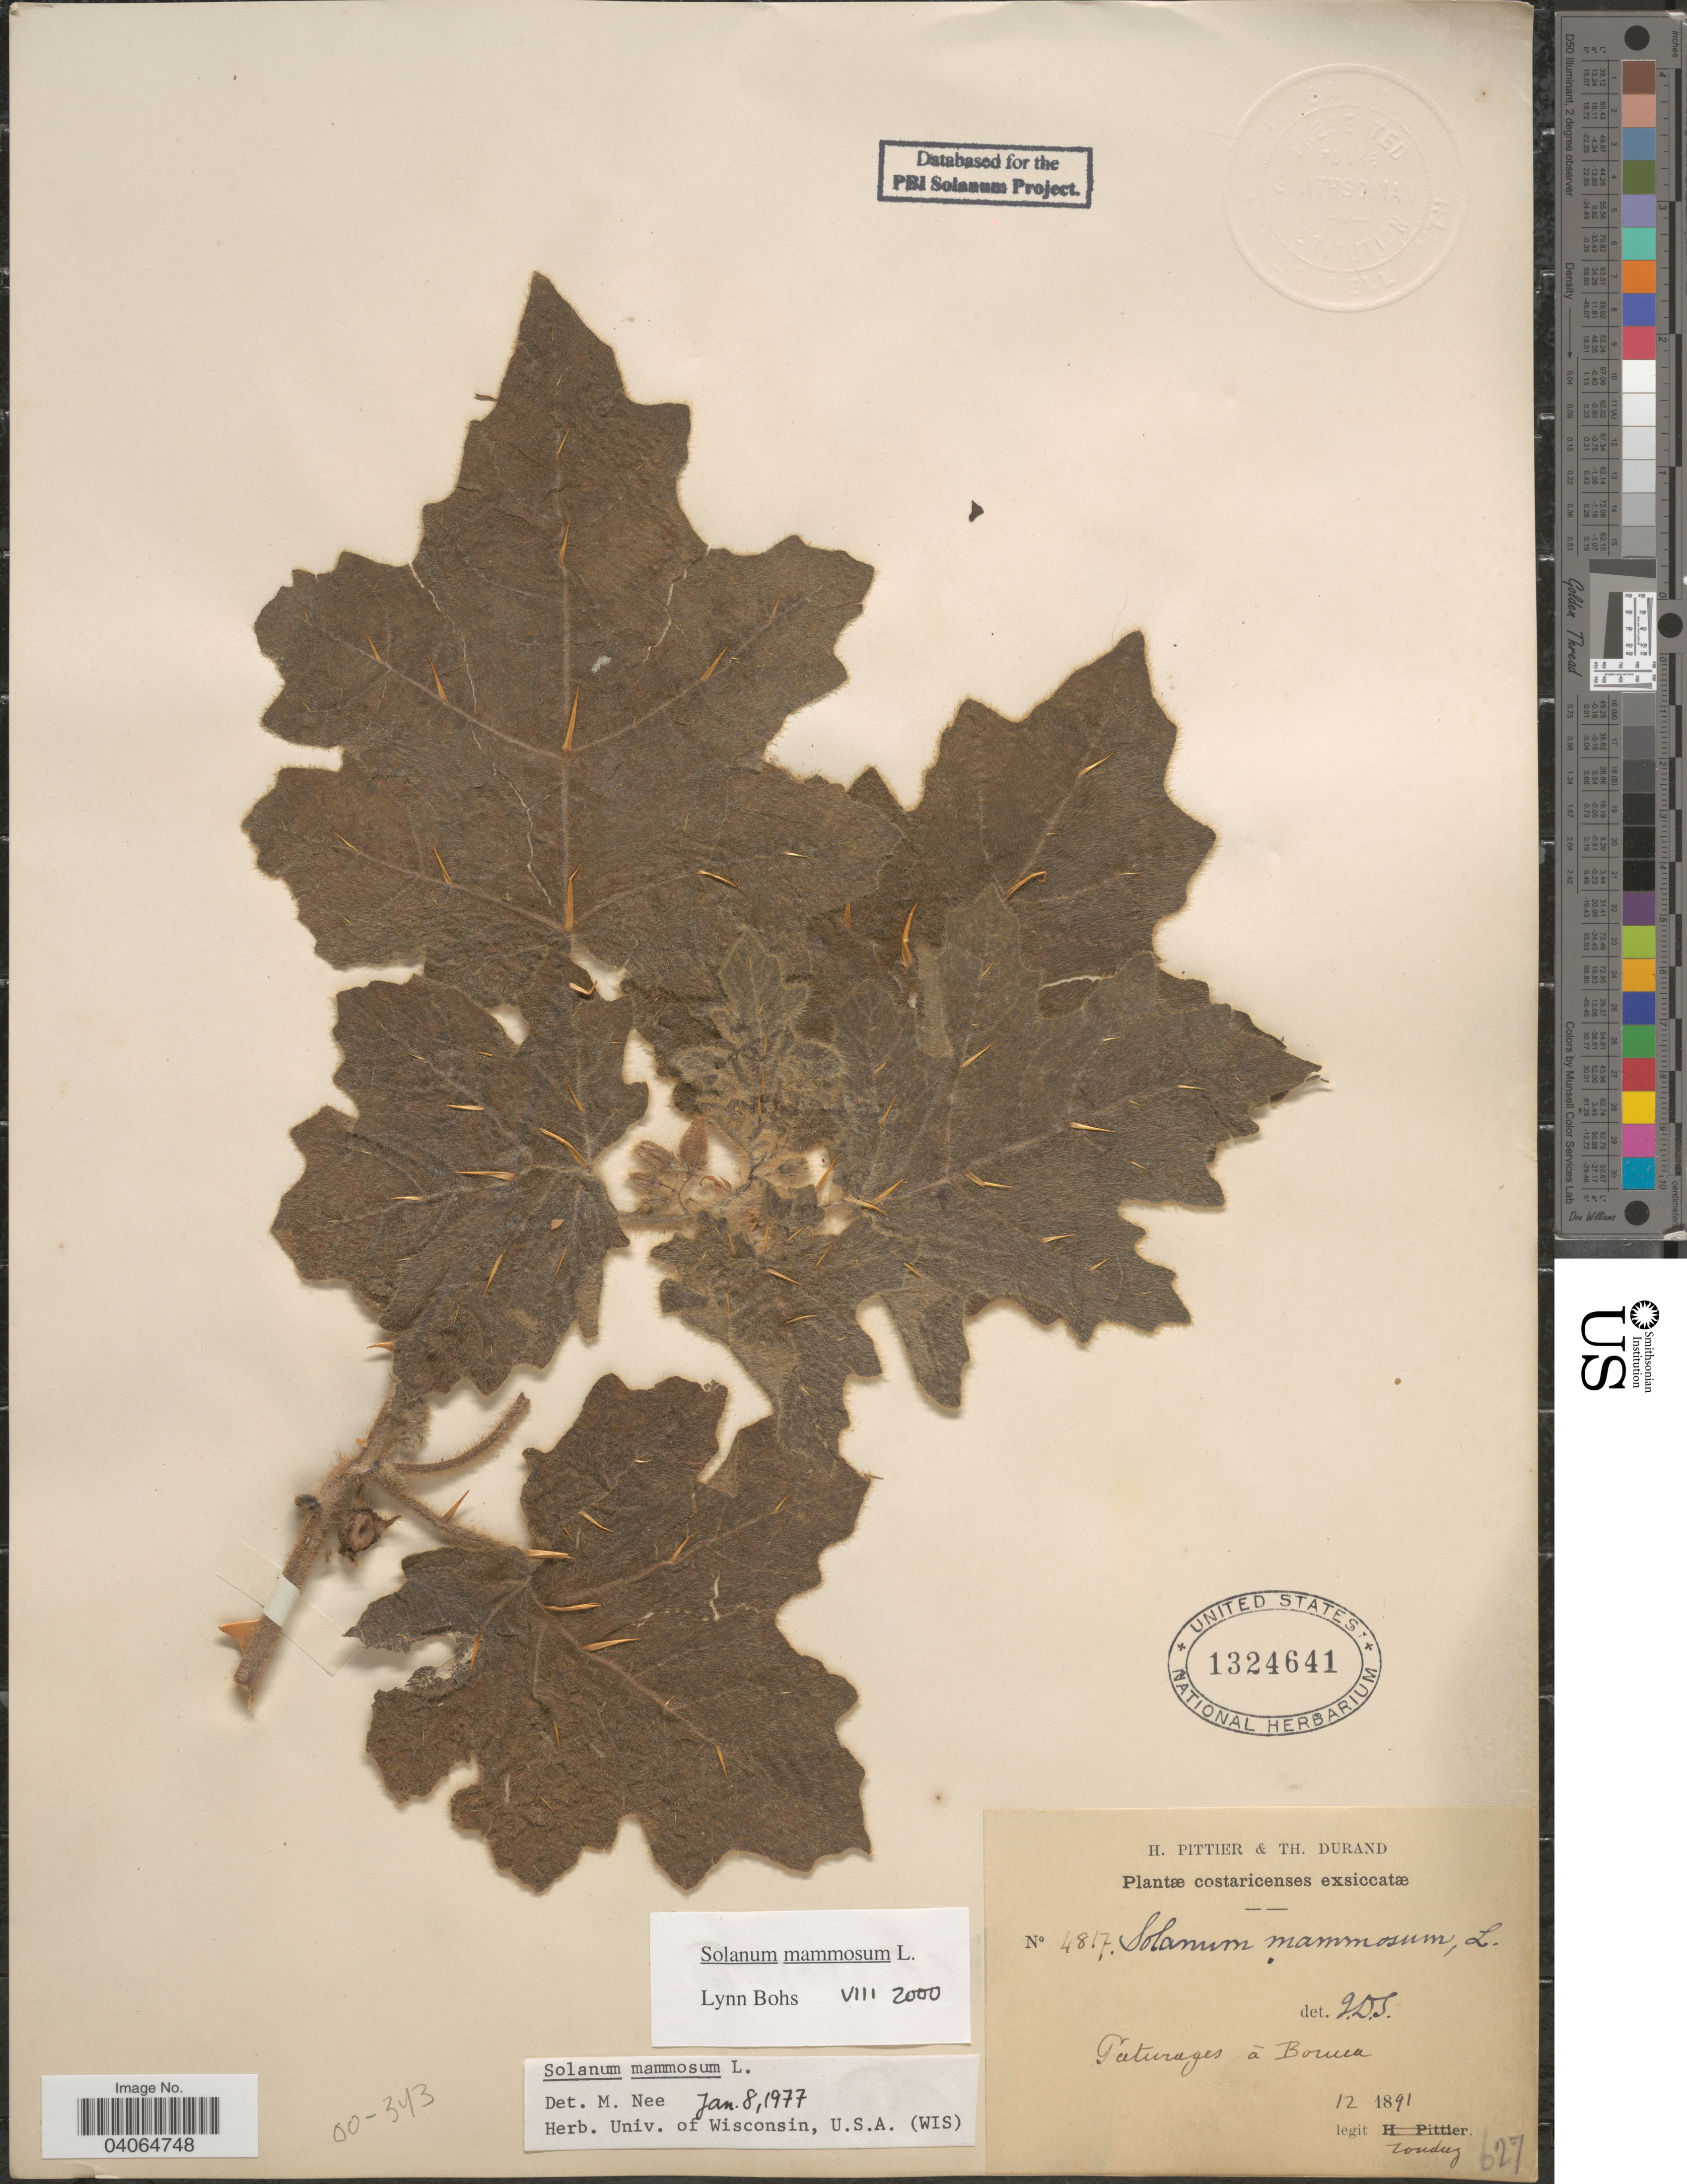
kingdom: Plantae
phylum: Tracheophyta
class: Magnoliopsida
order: Solanales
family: Solanaceae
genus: Solanum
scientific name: Solanum mammosum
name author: L.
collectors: Tonduz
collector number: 4817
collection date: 1891-12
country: Costa Rica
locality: Pâturages à Bornea.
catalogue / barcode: US 1324641